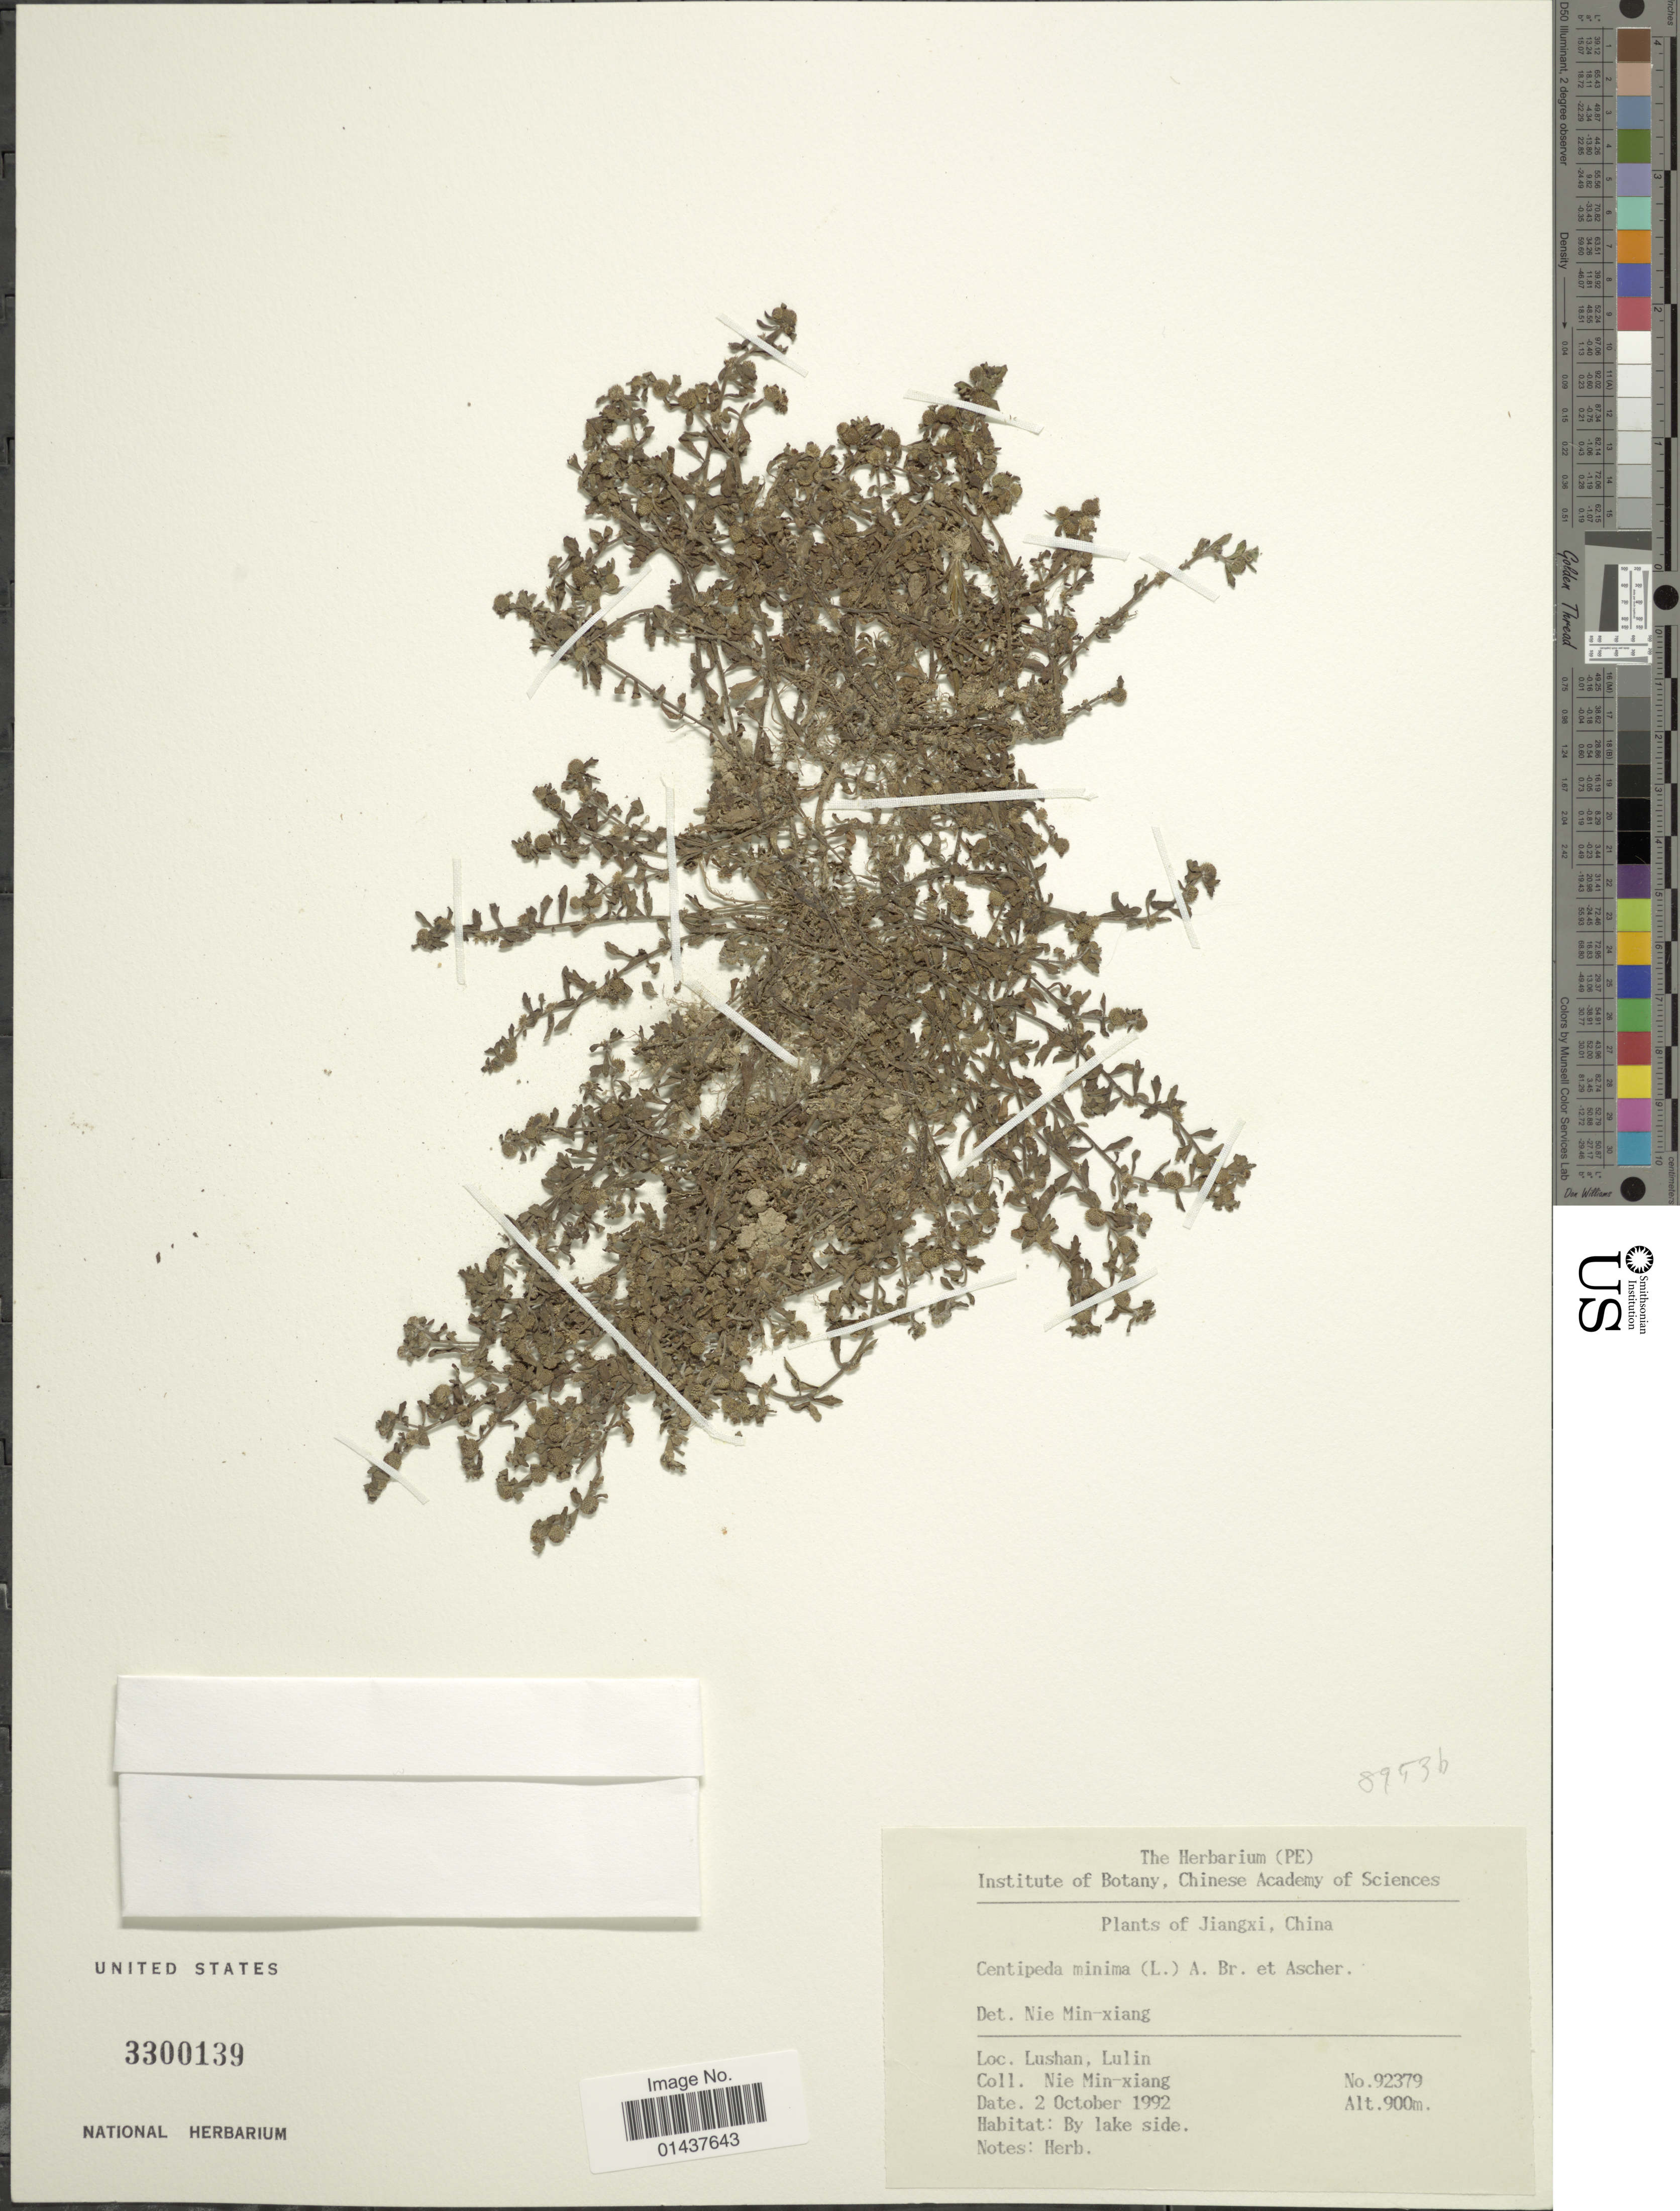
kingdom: Plantae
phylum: Tracheophyta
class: Magnoliopsida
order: Asterales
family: Asteraceae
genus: Centipeda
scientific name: Centipeda minima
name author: (L.) A. Braun & Asch.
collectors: M. Nie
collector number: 92379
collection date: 1992-10-02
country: China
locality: Lushan, Lulin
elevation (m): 900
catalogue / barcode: US 3300139